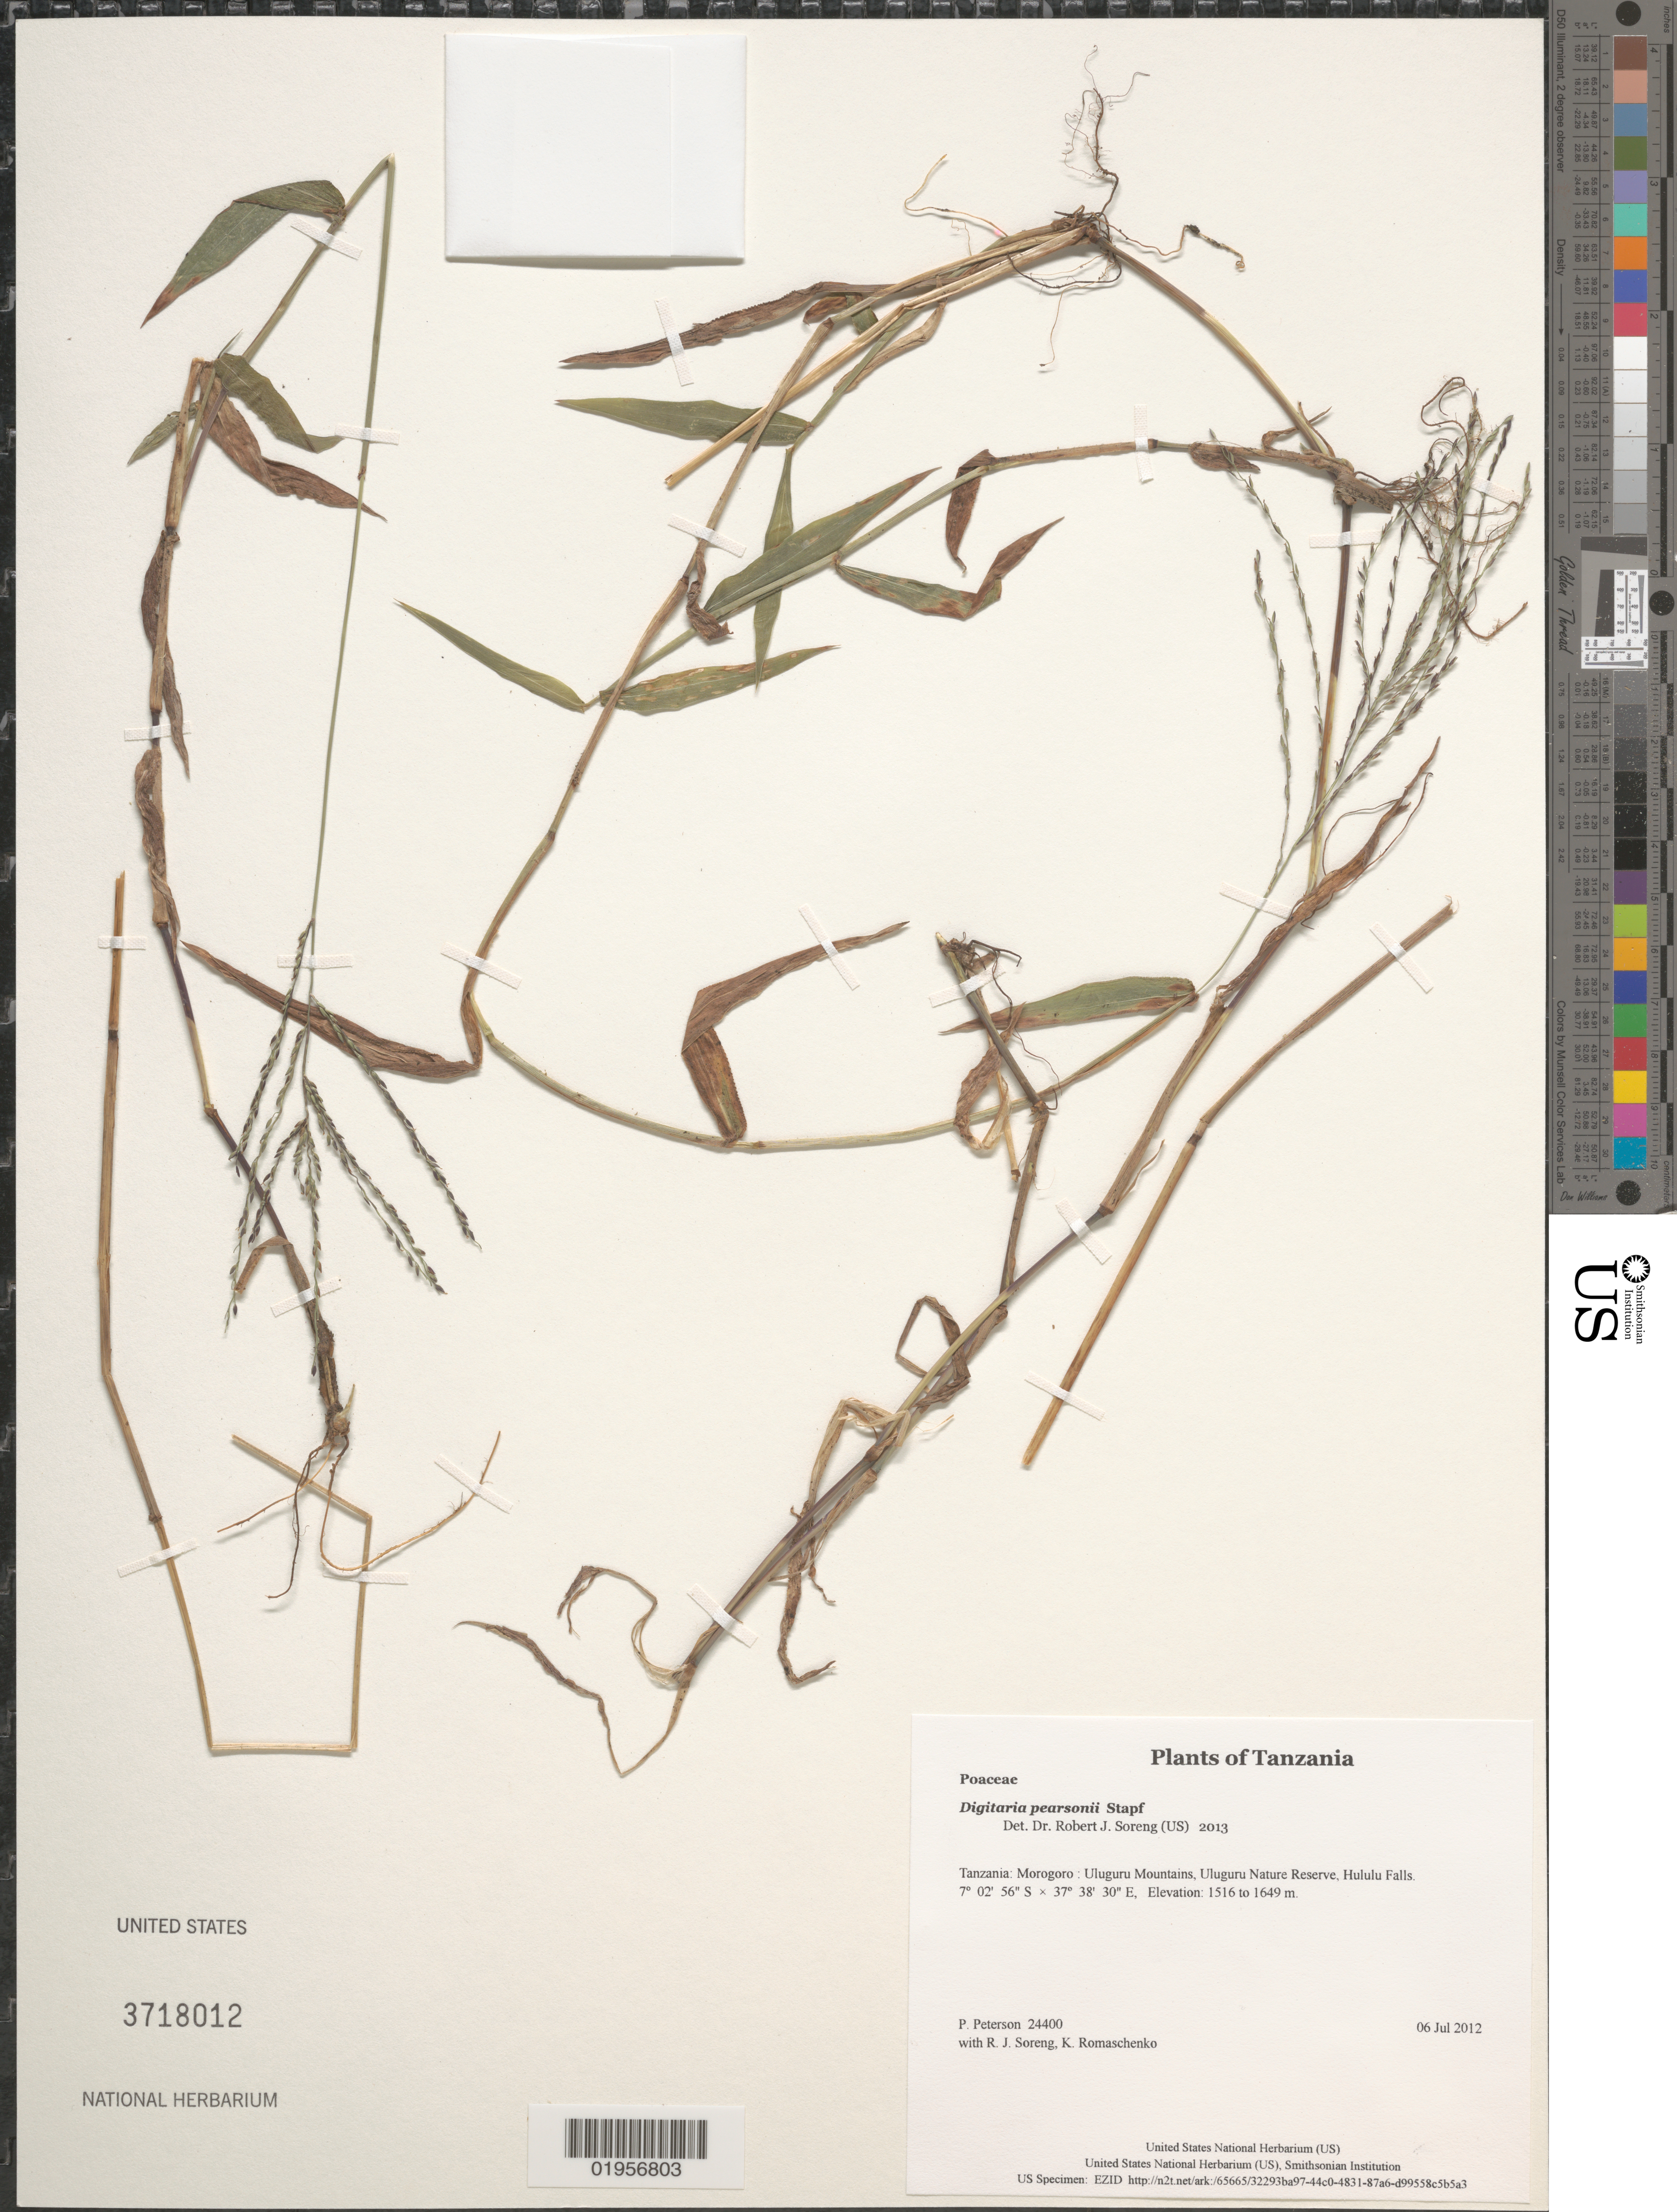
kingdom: Plantae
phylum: Tracheophyta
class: Liliopsida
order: Poales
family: Poaceae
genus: Digitaria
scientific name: Digitaria pearsonii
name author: Stapf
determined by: Soreng, Robert J., Research Associate (BOT), Smithsonian Institution - National Museum of Natural History (UNITED STATES)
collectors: P. M. Peterson, R. J. Soreng & K. Romaschenko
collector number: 24400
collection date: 2012-07-06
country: Tanzania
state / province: Morogoro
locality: Uluguru Mountains, Uluguru Nature Reserve, Hululu Falls.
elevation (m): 1516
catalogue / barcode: US 3718012